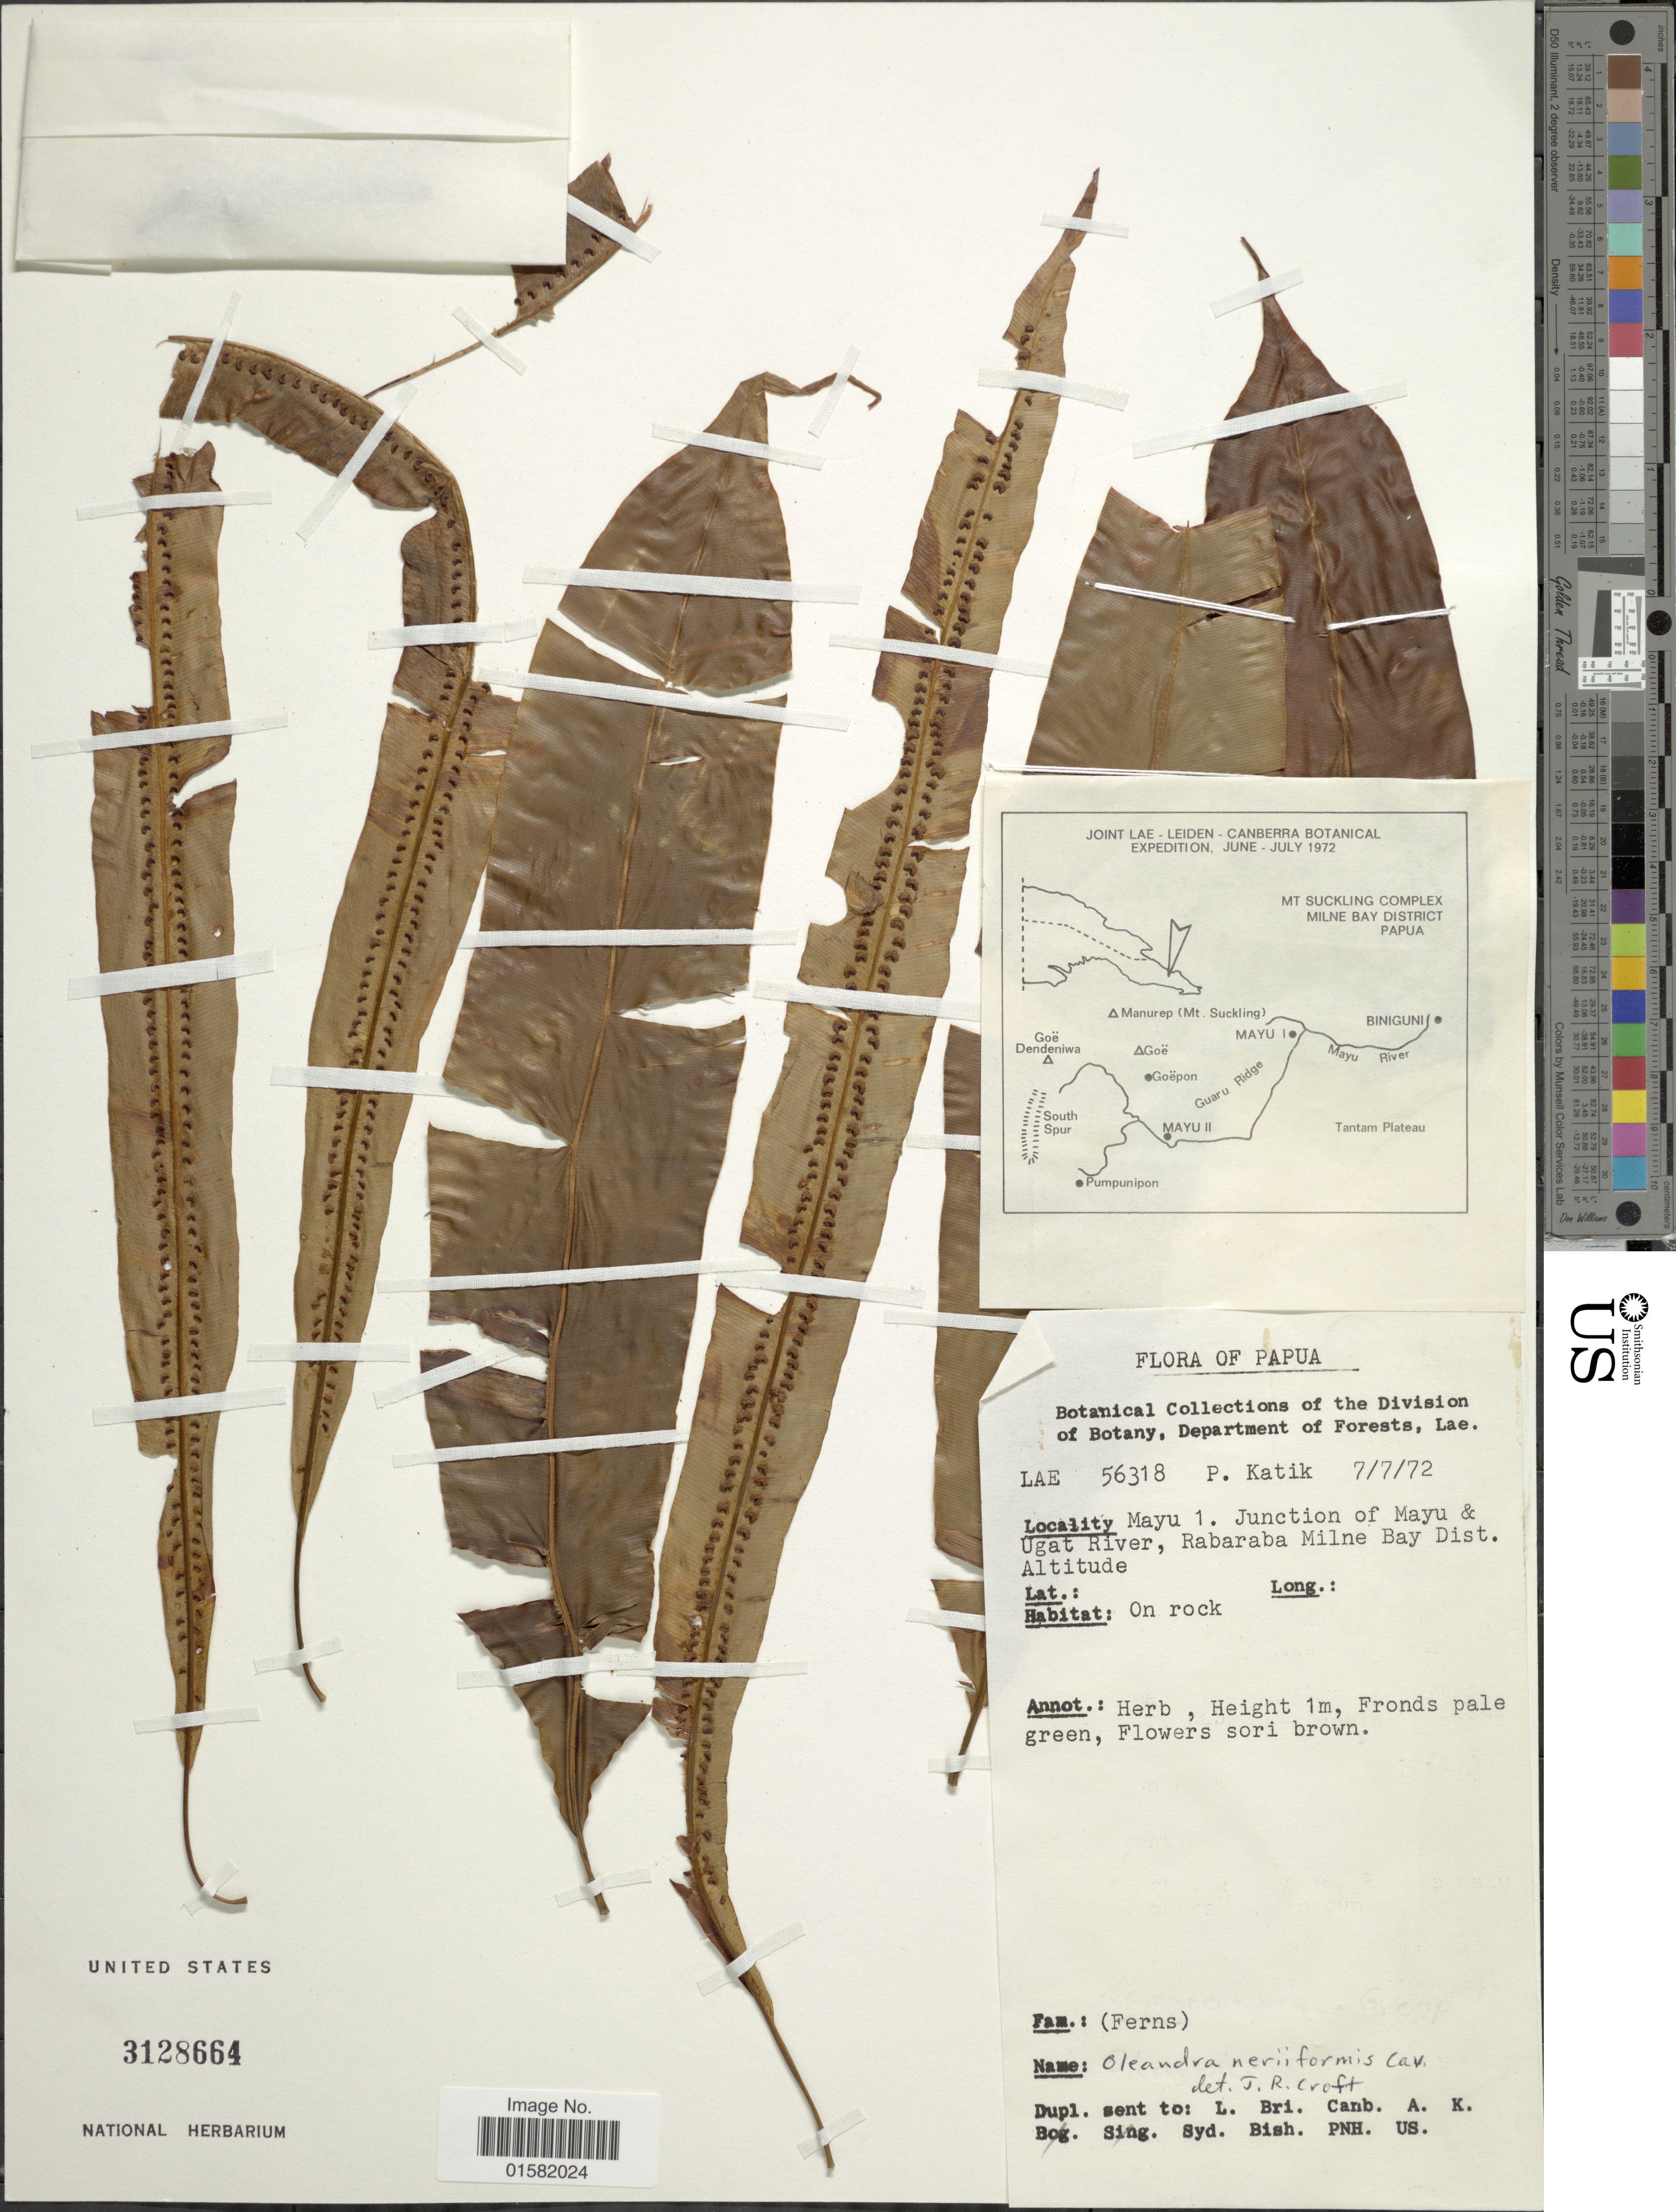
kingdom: Plantae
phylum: Tracheophyta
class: Polypodiopsida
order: Polypodiales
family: Oleandraceae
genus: Oleandra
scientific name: Oleandra neriiformis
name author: Cav.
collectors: P. Katik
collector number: LAE 56318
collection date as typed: Transcribed d/m/y: 7/7/72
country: Papua New Guinea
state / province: Milne Bay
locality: Papua, Mayu 1. Junction of Mayu & Ugat River, Rabaraba Milne Bay Dist.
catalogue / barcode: US 3128664